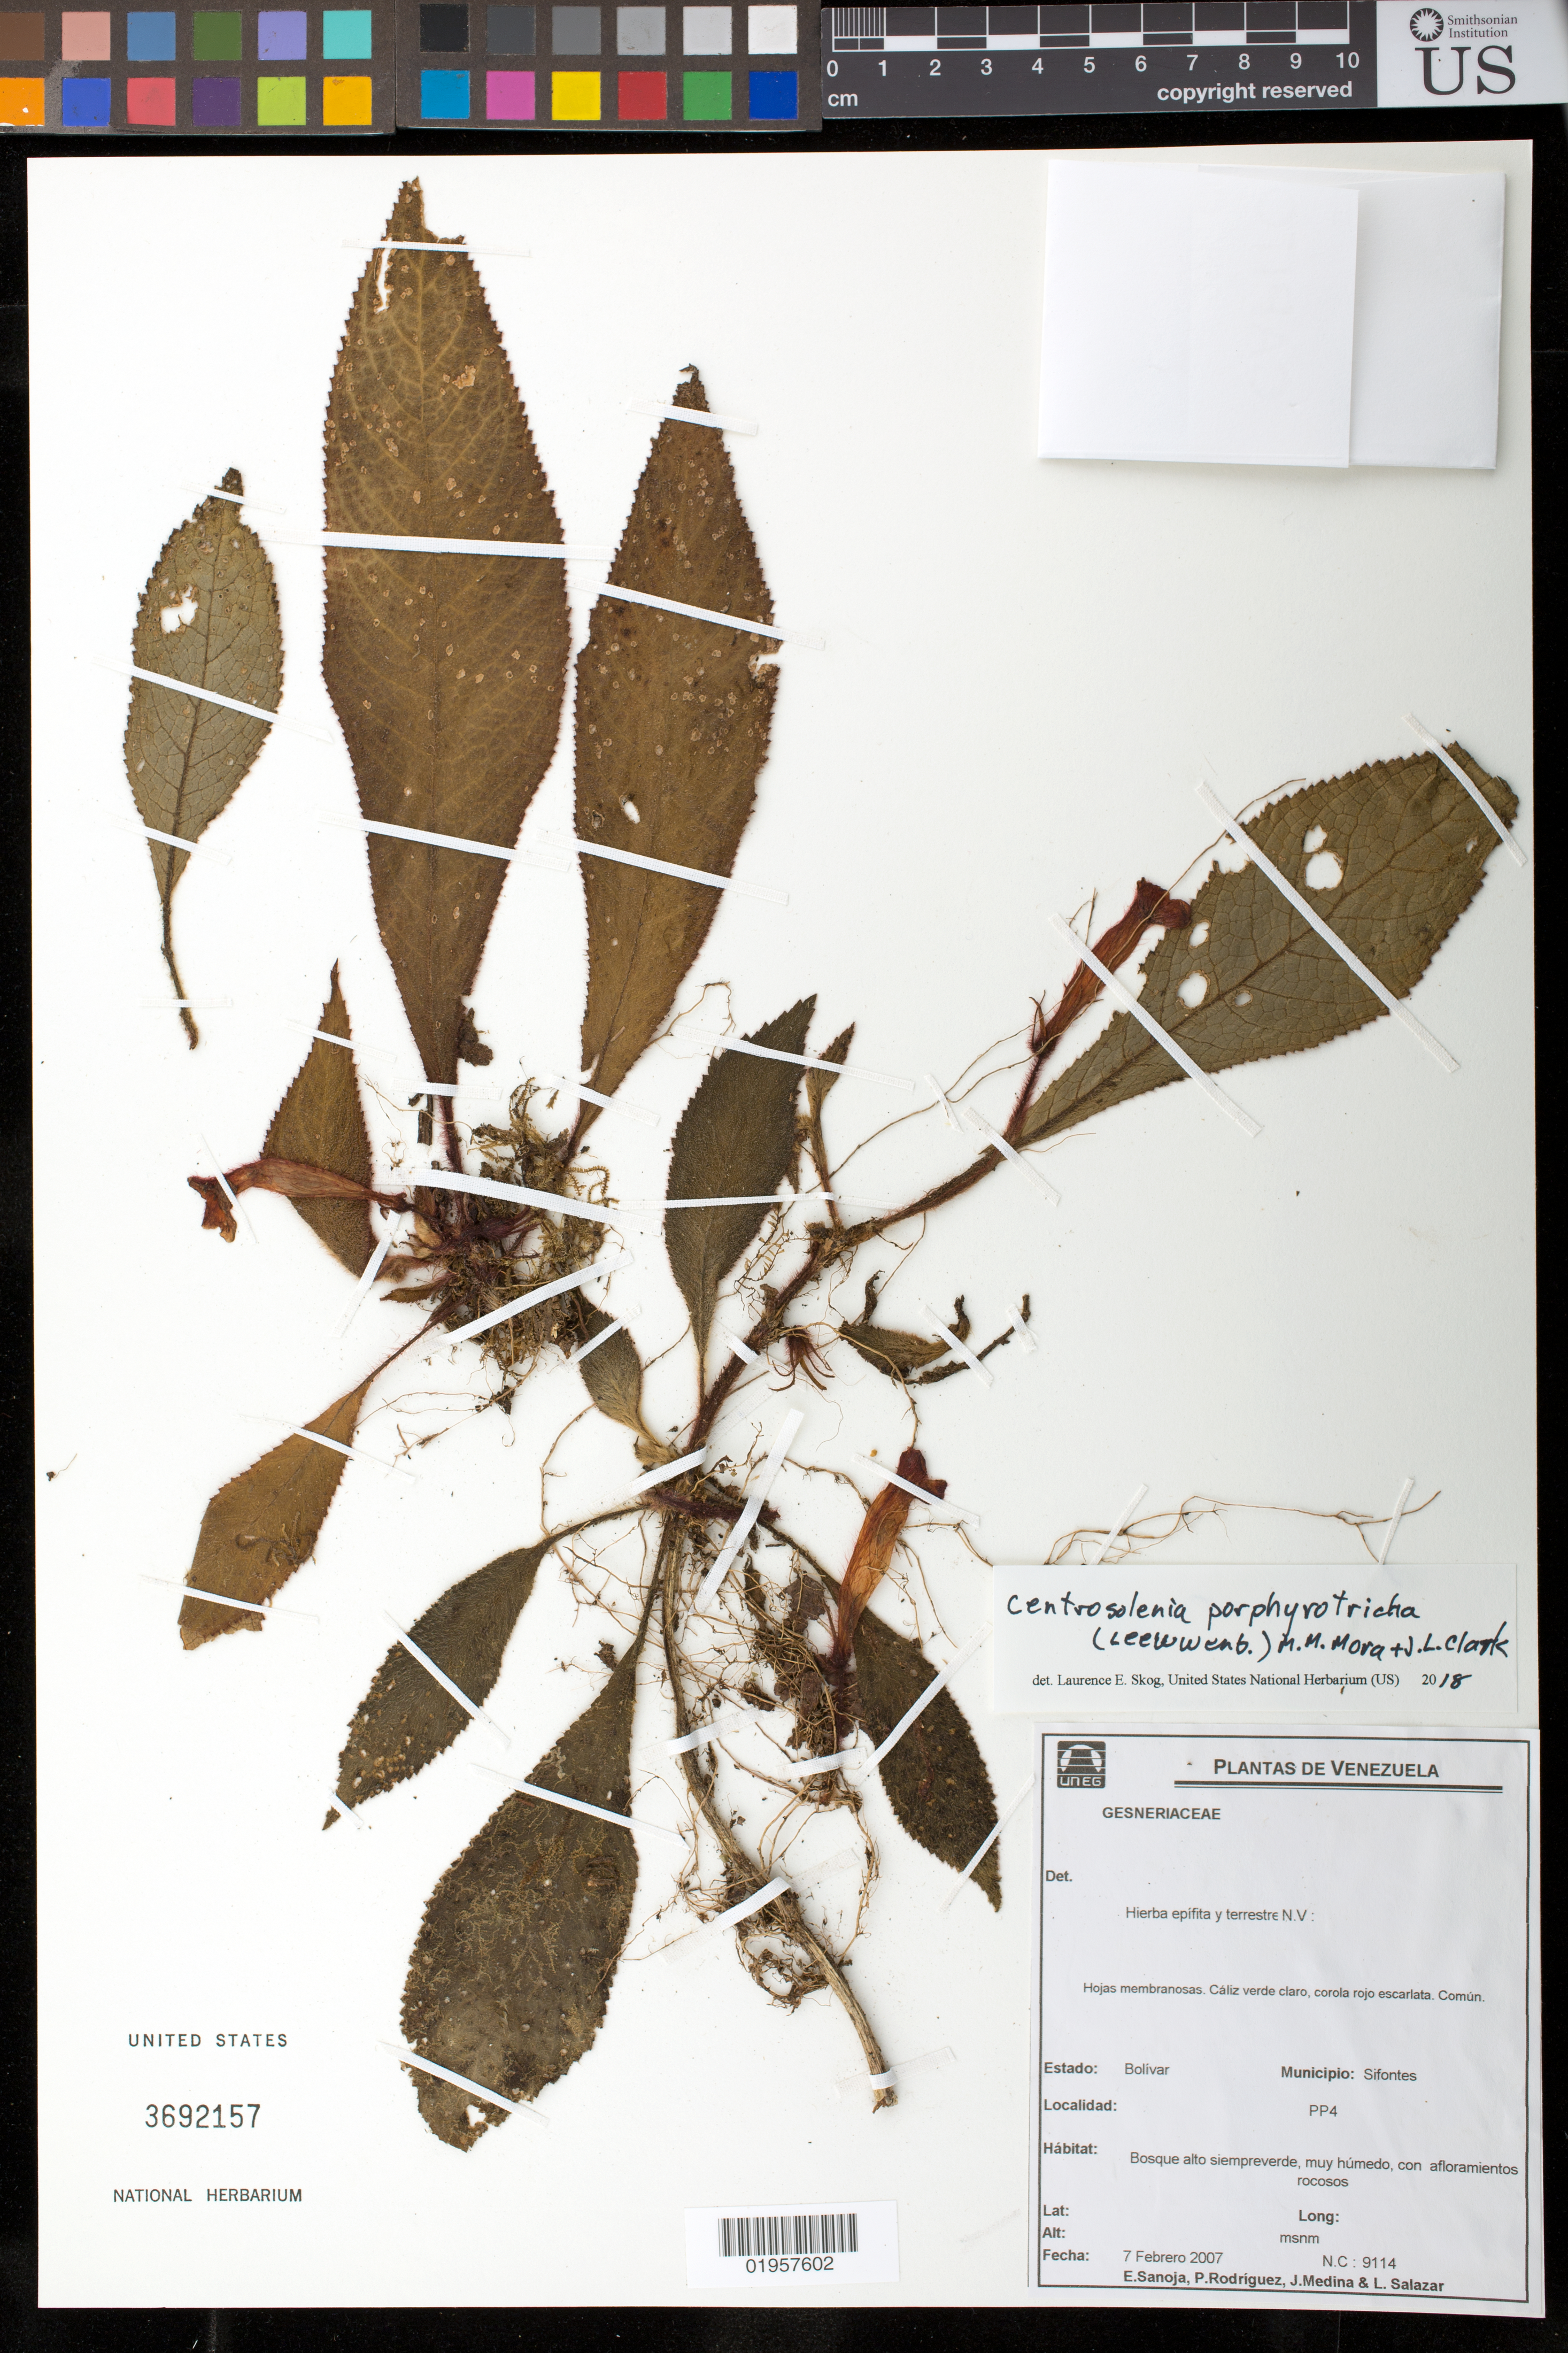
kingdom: Plantae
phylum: Tracheophyta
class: Magnoliopsida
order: Lamiales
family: Gesneriaceae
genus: Centrosolenia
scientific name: Centrosolenia porphyrotricha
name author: (Leeuw.) M.M. Mora & J.L. Clark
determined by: Skog, Laurence E.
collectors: E. Sanoja, P. Rodriguez, J. Medina & L. Salazar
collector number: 9114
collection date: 2007-02-07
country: Venezuela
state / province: Bolivar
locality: Municipio Sifontes, PP4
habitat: Bosque alto siempreverde, muy húmedo, con afloramientos rocosos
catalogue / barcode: US 3692157